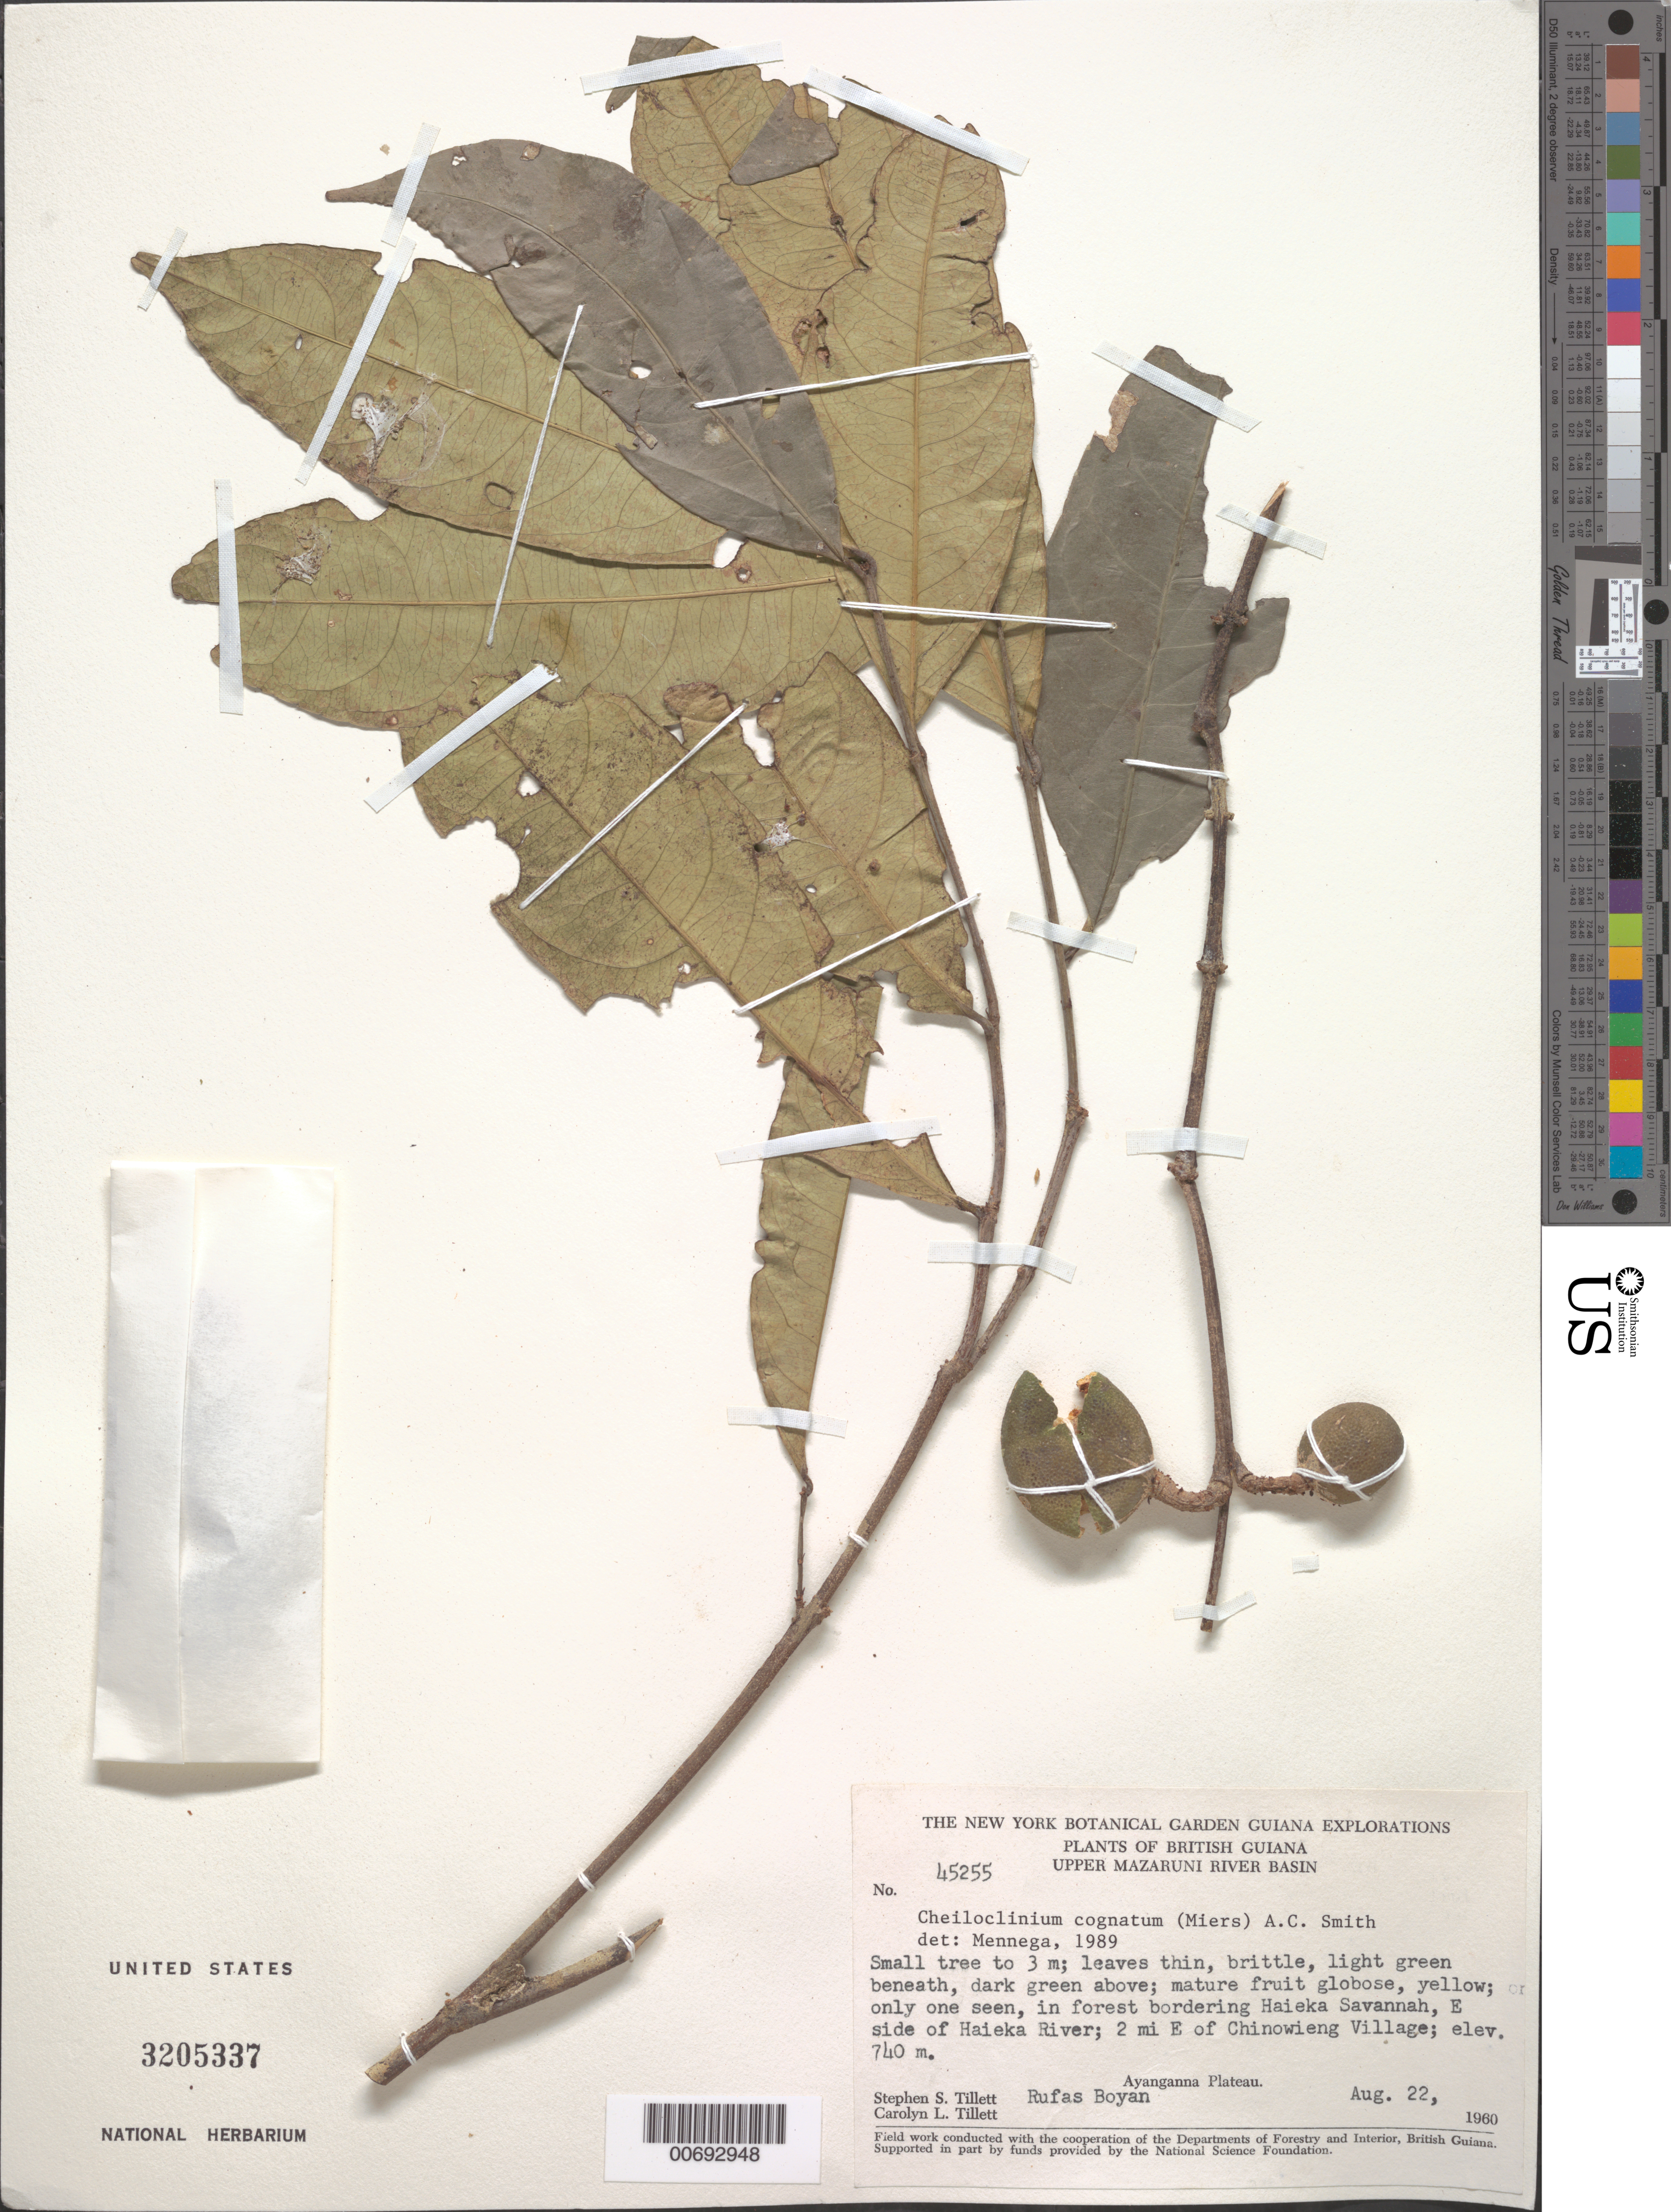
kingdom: Plantae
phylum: Tracheophyta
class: Magnoliopsida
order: Celastrales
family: Celastraceae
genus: Cheiloclinium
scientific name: Cheiloclinium cognatum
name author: (Miers) A.C. Sm.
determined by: Mennega, A. M. W.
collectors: S. S. Tillett, C. L. Tillett & R. Boyan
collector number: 45255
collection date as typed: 22-Aug-60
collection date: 1960-08-22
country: Guyana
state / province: Cuyuni-Mazaruni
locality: Haieka Savanna, E side of Haieka R., 2 mi. E of Chinowieng Village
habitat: Forest bordering Haieka Savanna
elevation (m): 740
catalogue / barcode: US 3205337